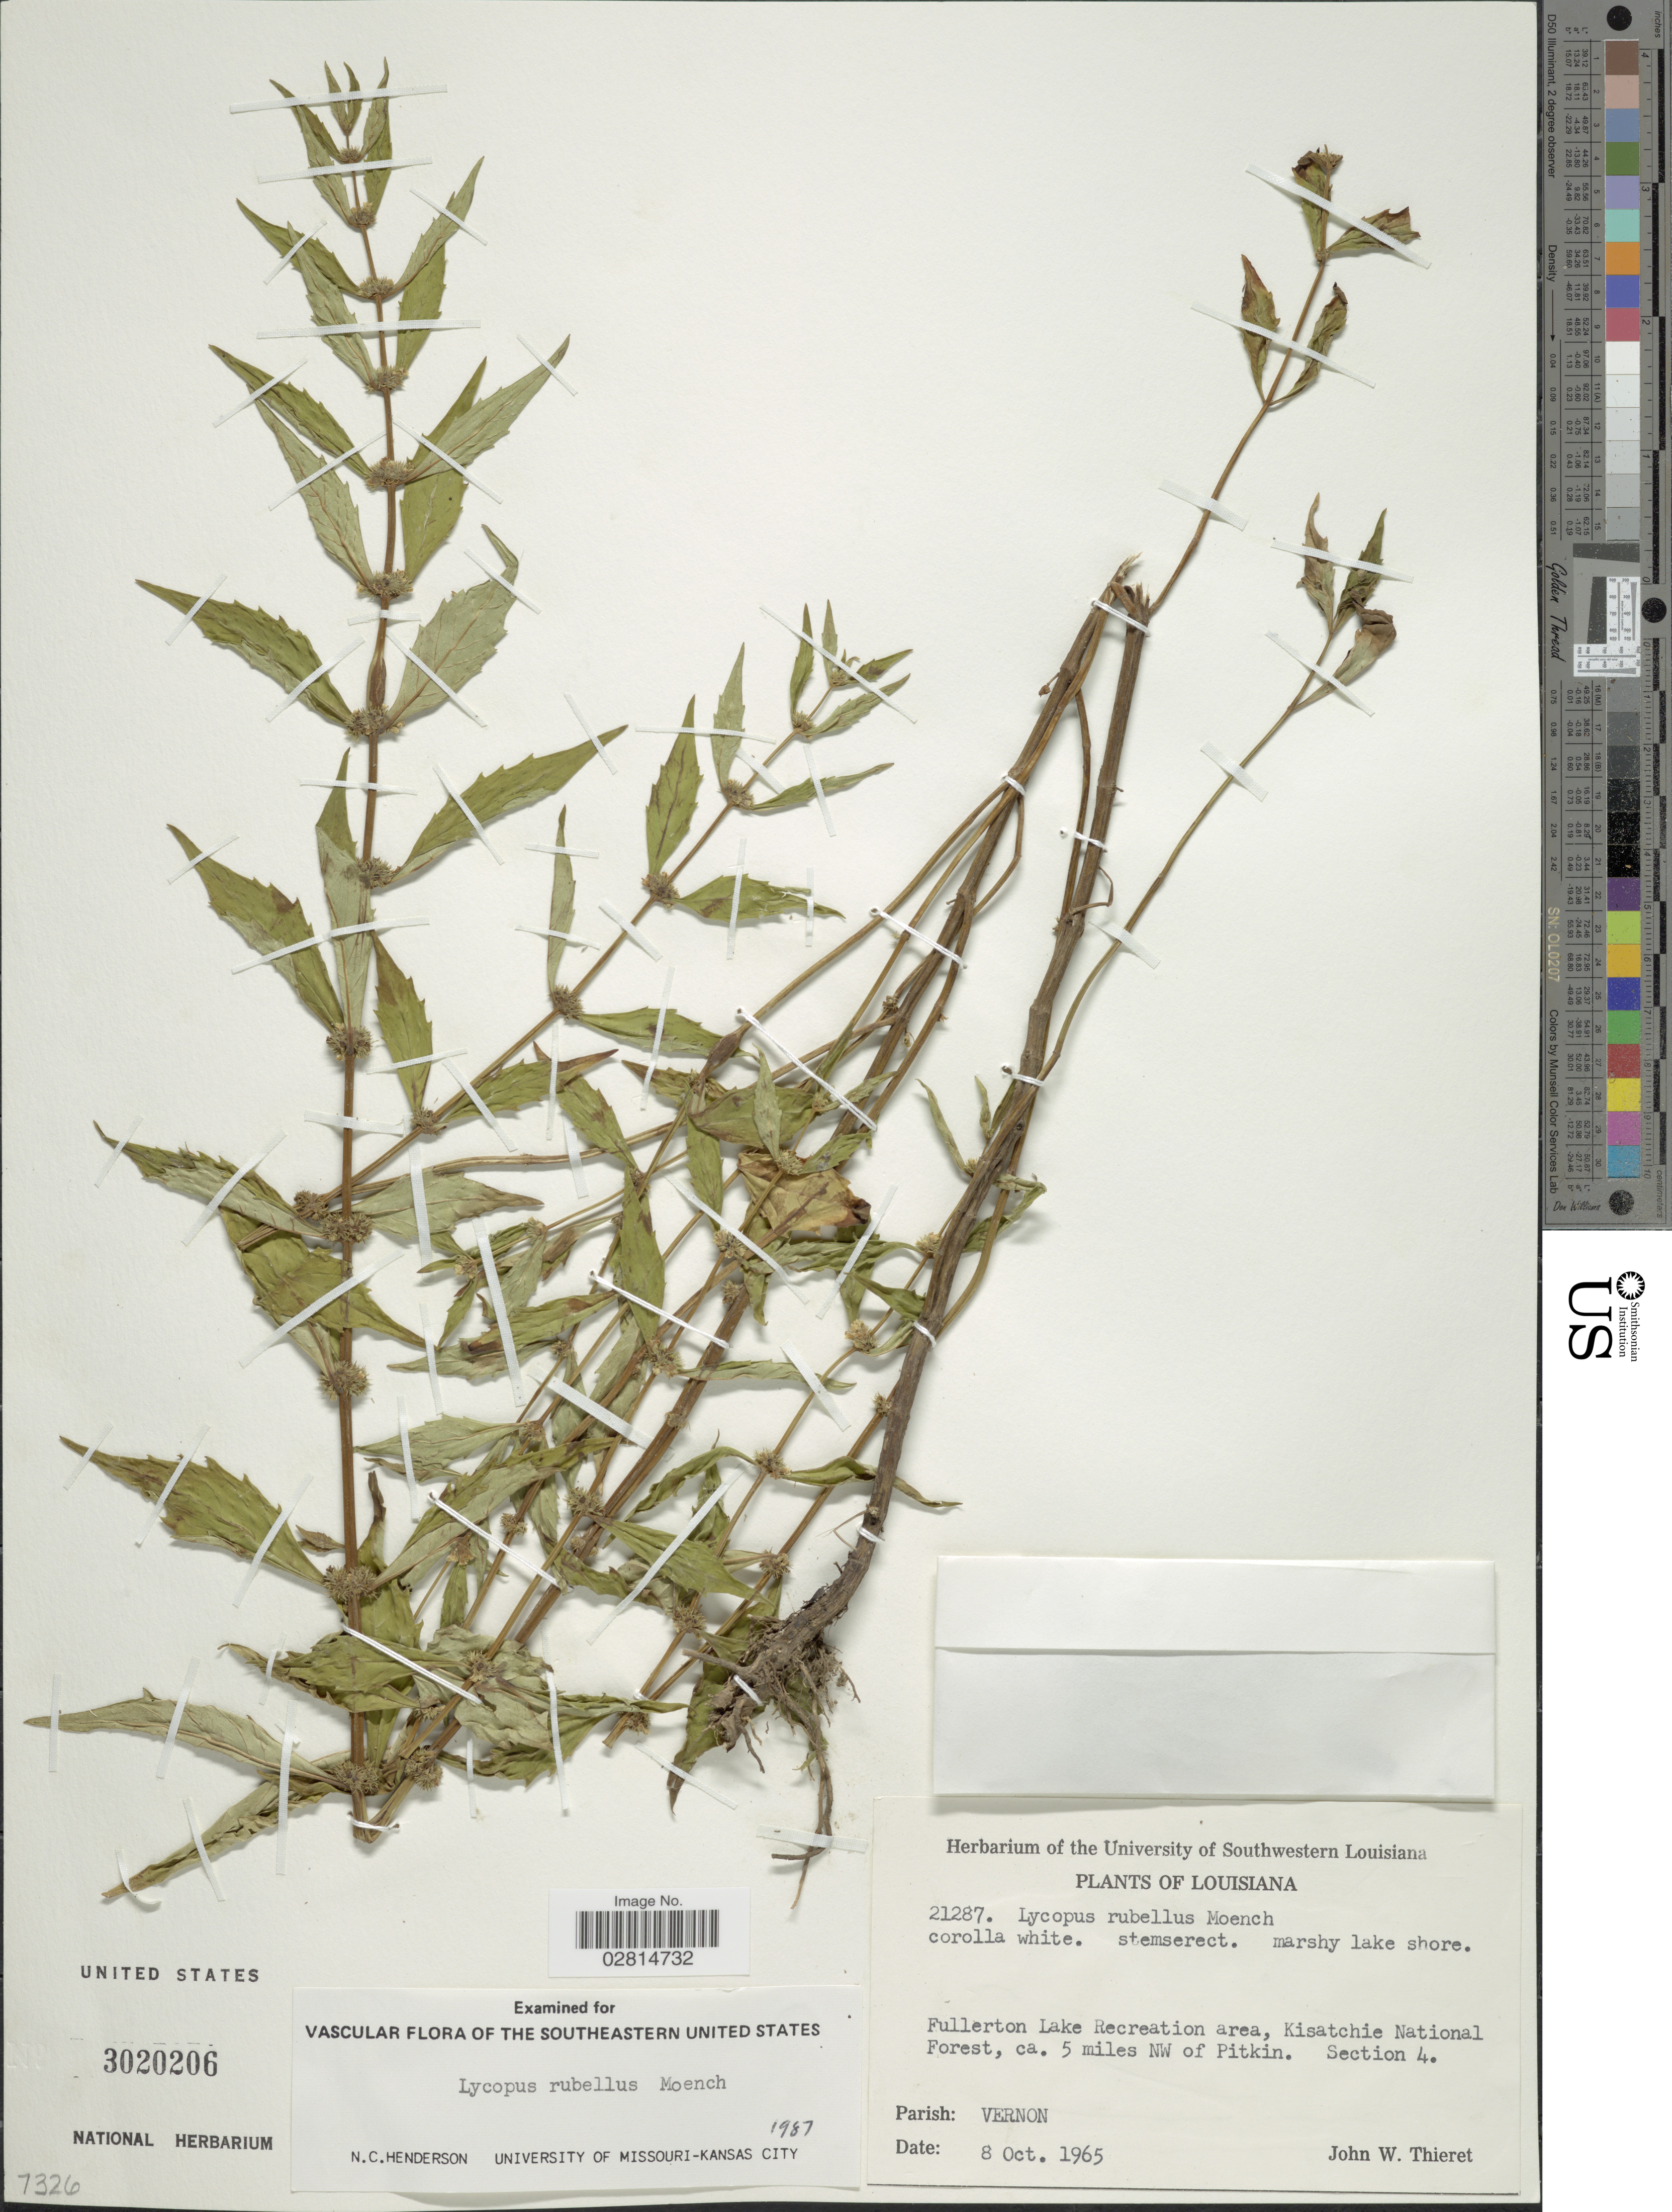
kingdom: Plantae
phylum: Tracheophyta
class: Magnoliopsida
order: Lamiales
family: Lamiaceae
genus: Lycopus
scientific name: Lycopus rubellus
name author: Moench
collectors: J. W. Thieret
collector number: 21287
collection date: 1965-10-08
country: United States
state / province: Louisiana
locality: Fullerton Lake Recreation area, Kisatchie National Forest, ca. 5 miles NW of Pitkin. Section 4. Parish: Vernon.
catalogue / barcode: US 3020206